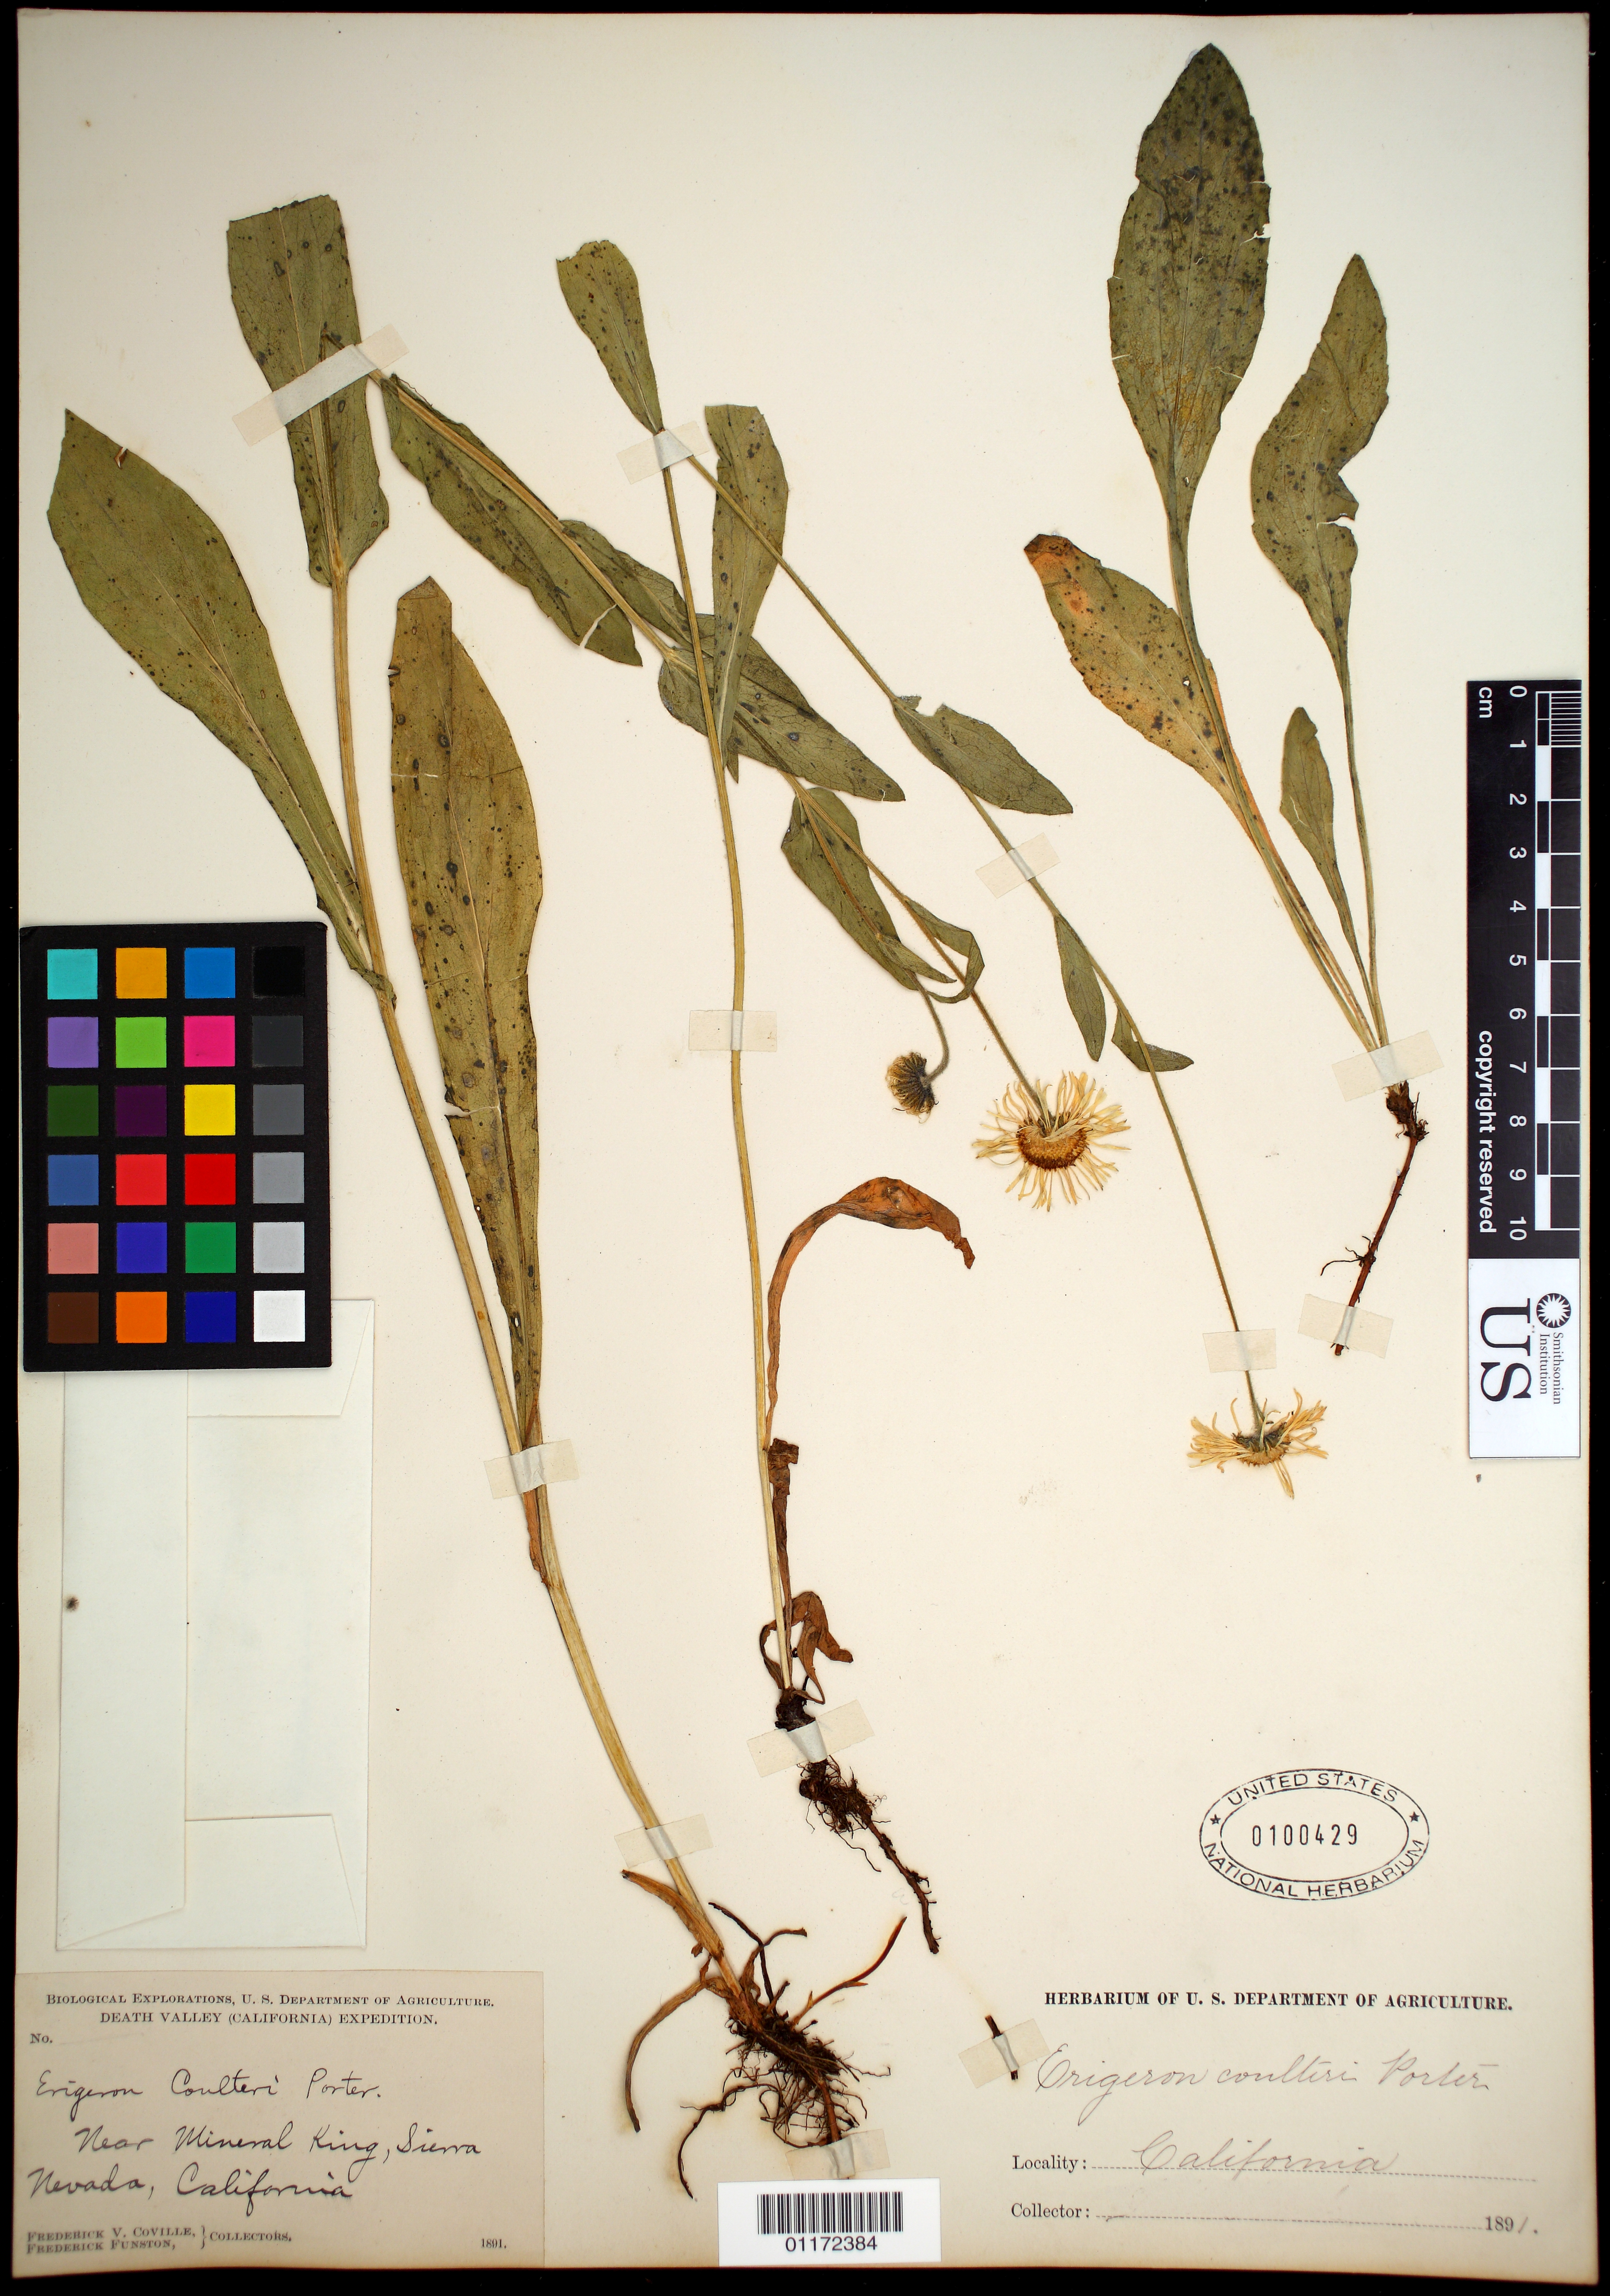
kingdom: Plantae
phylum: Tracheophyta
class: Magnoliopsida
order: Asterales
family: Asteraceae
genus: Erigeron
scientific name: Erigeron coulteri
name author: Porter in Porter & J.M. Coult.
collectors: F. V. Coville & F. Funston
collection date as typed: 1891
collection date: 1891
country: United States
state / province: California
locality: near Mineral King, Sierra Nevada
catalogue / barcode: US 100429